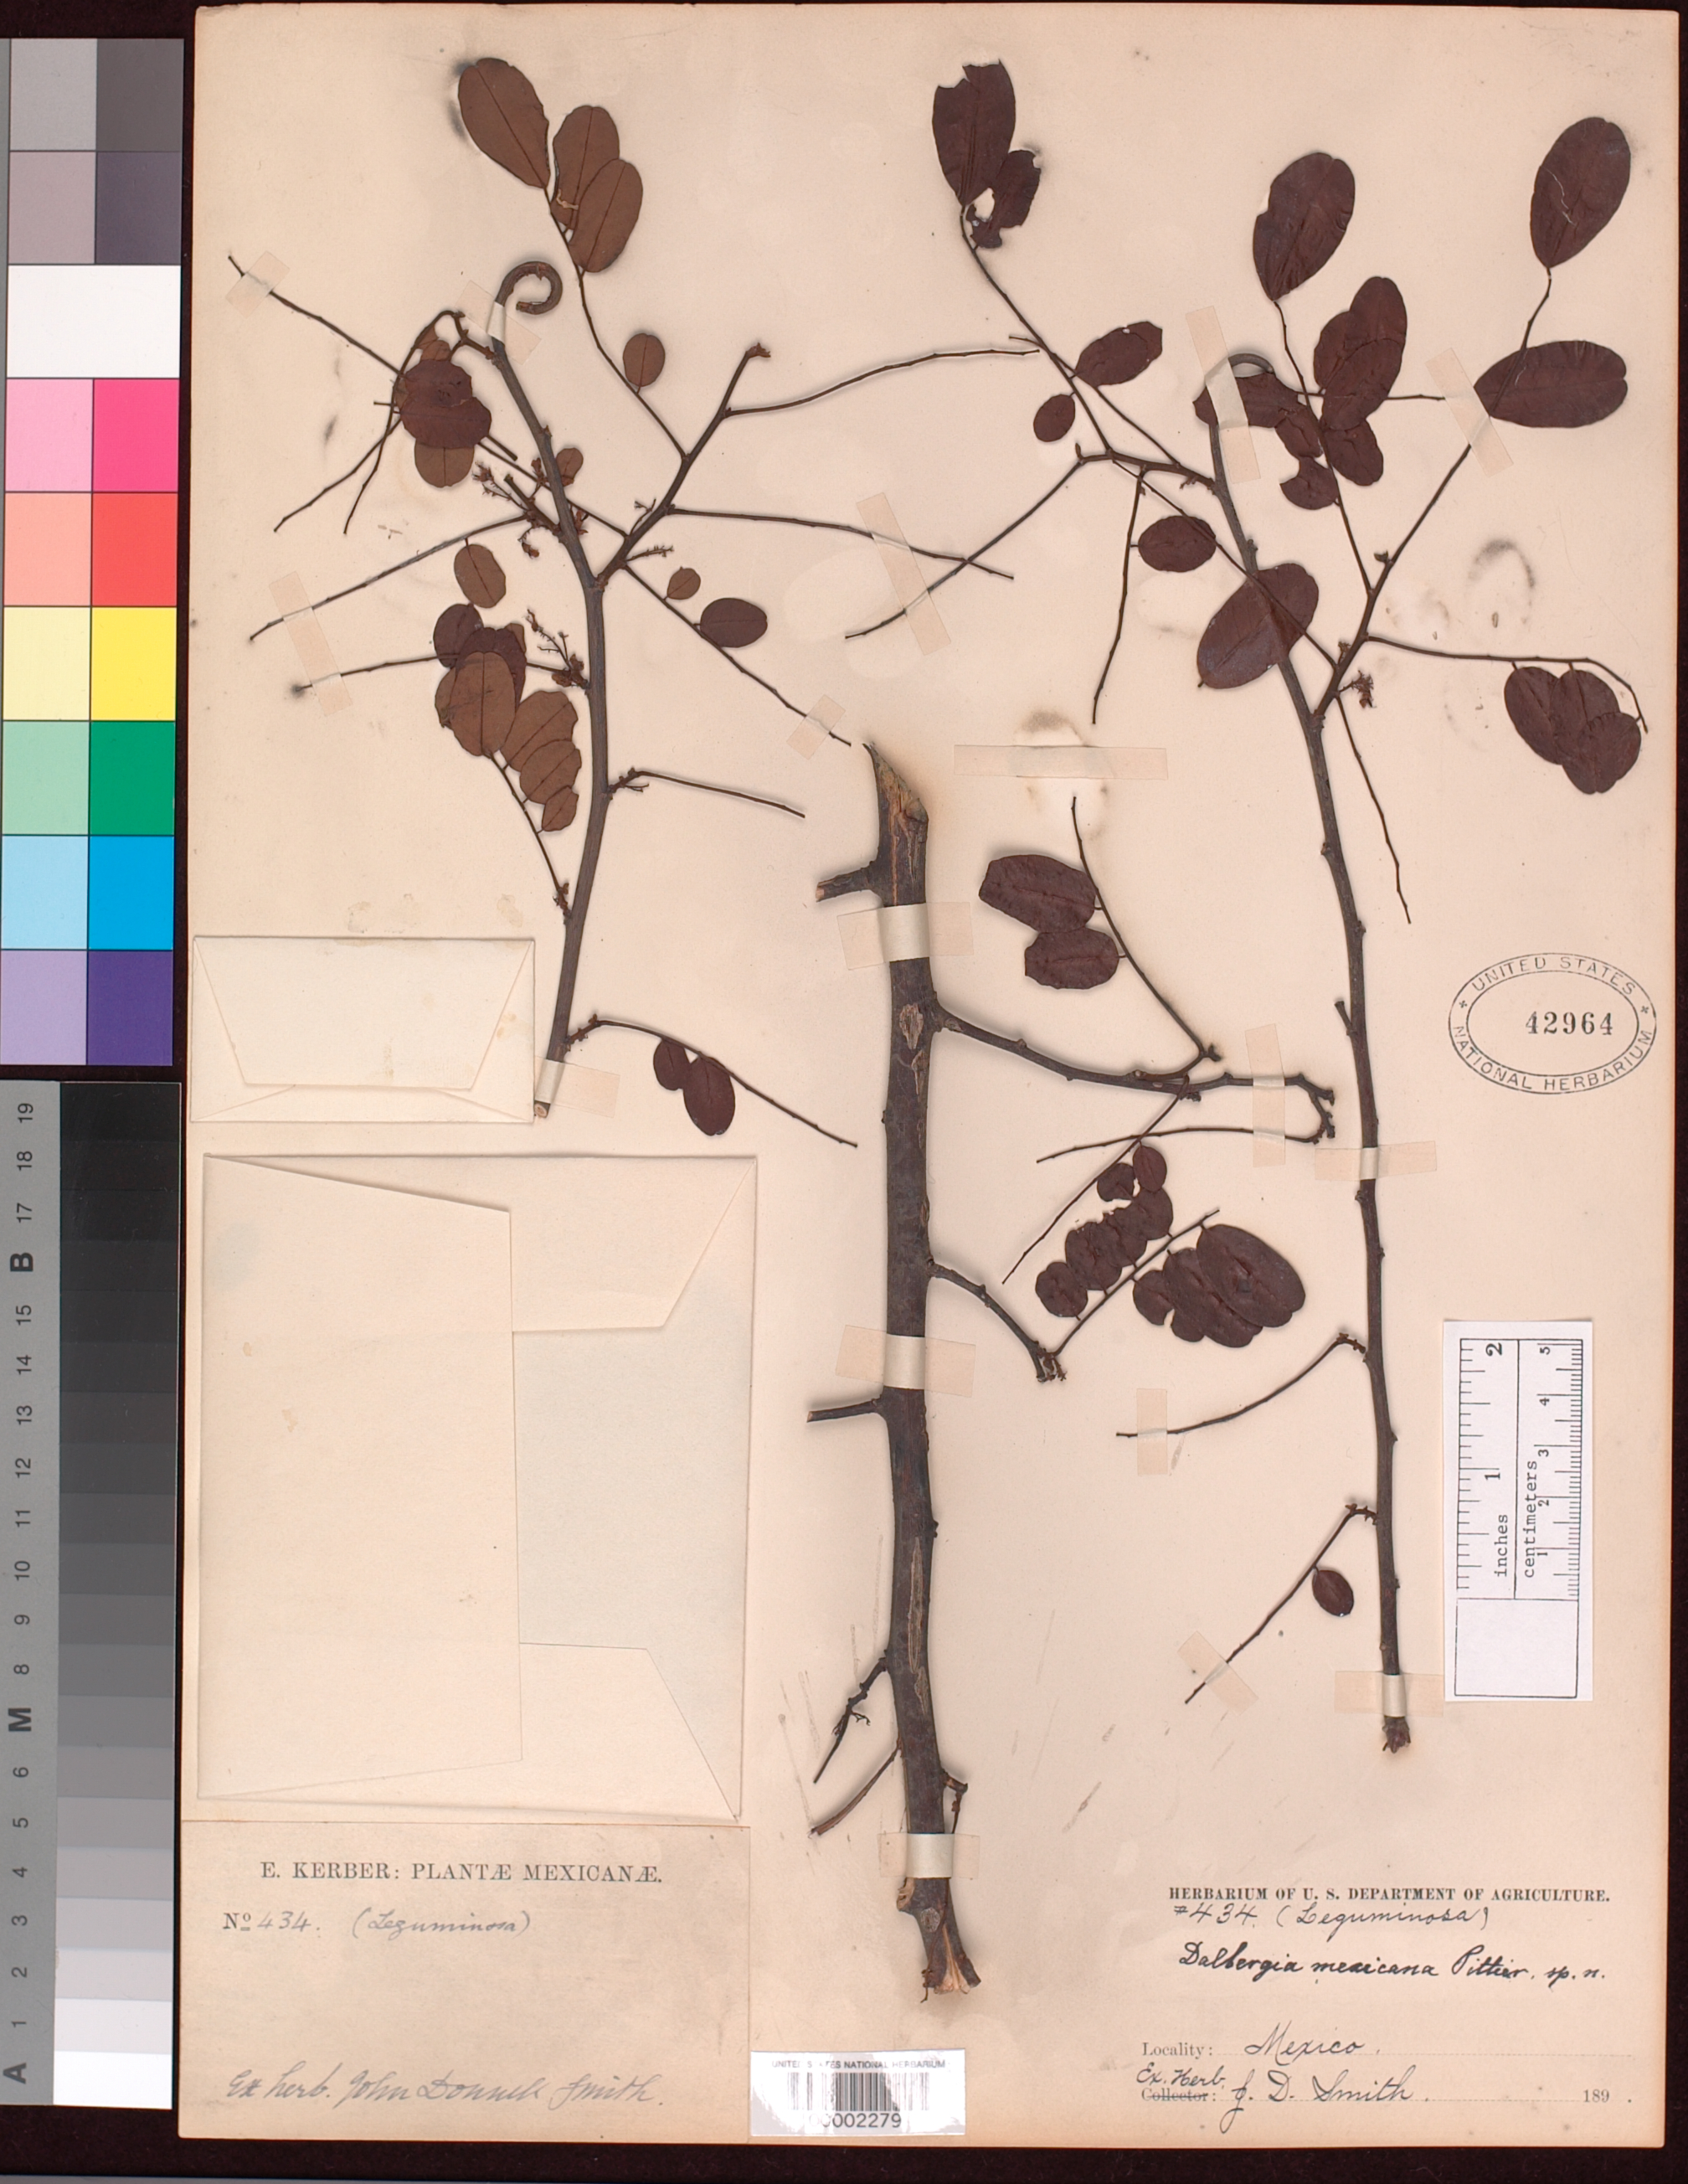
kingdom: Plantae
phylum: Tracheophyta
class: Magnoliopsida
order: Fabales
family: Fabaceae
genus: Dalbergia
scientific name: Dalbergia mexicana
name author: Pittier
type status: Holotype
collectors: E. Kerber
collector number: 434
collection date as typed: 189-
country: Mexico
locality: E of Monserrat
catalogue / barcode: US 42964